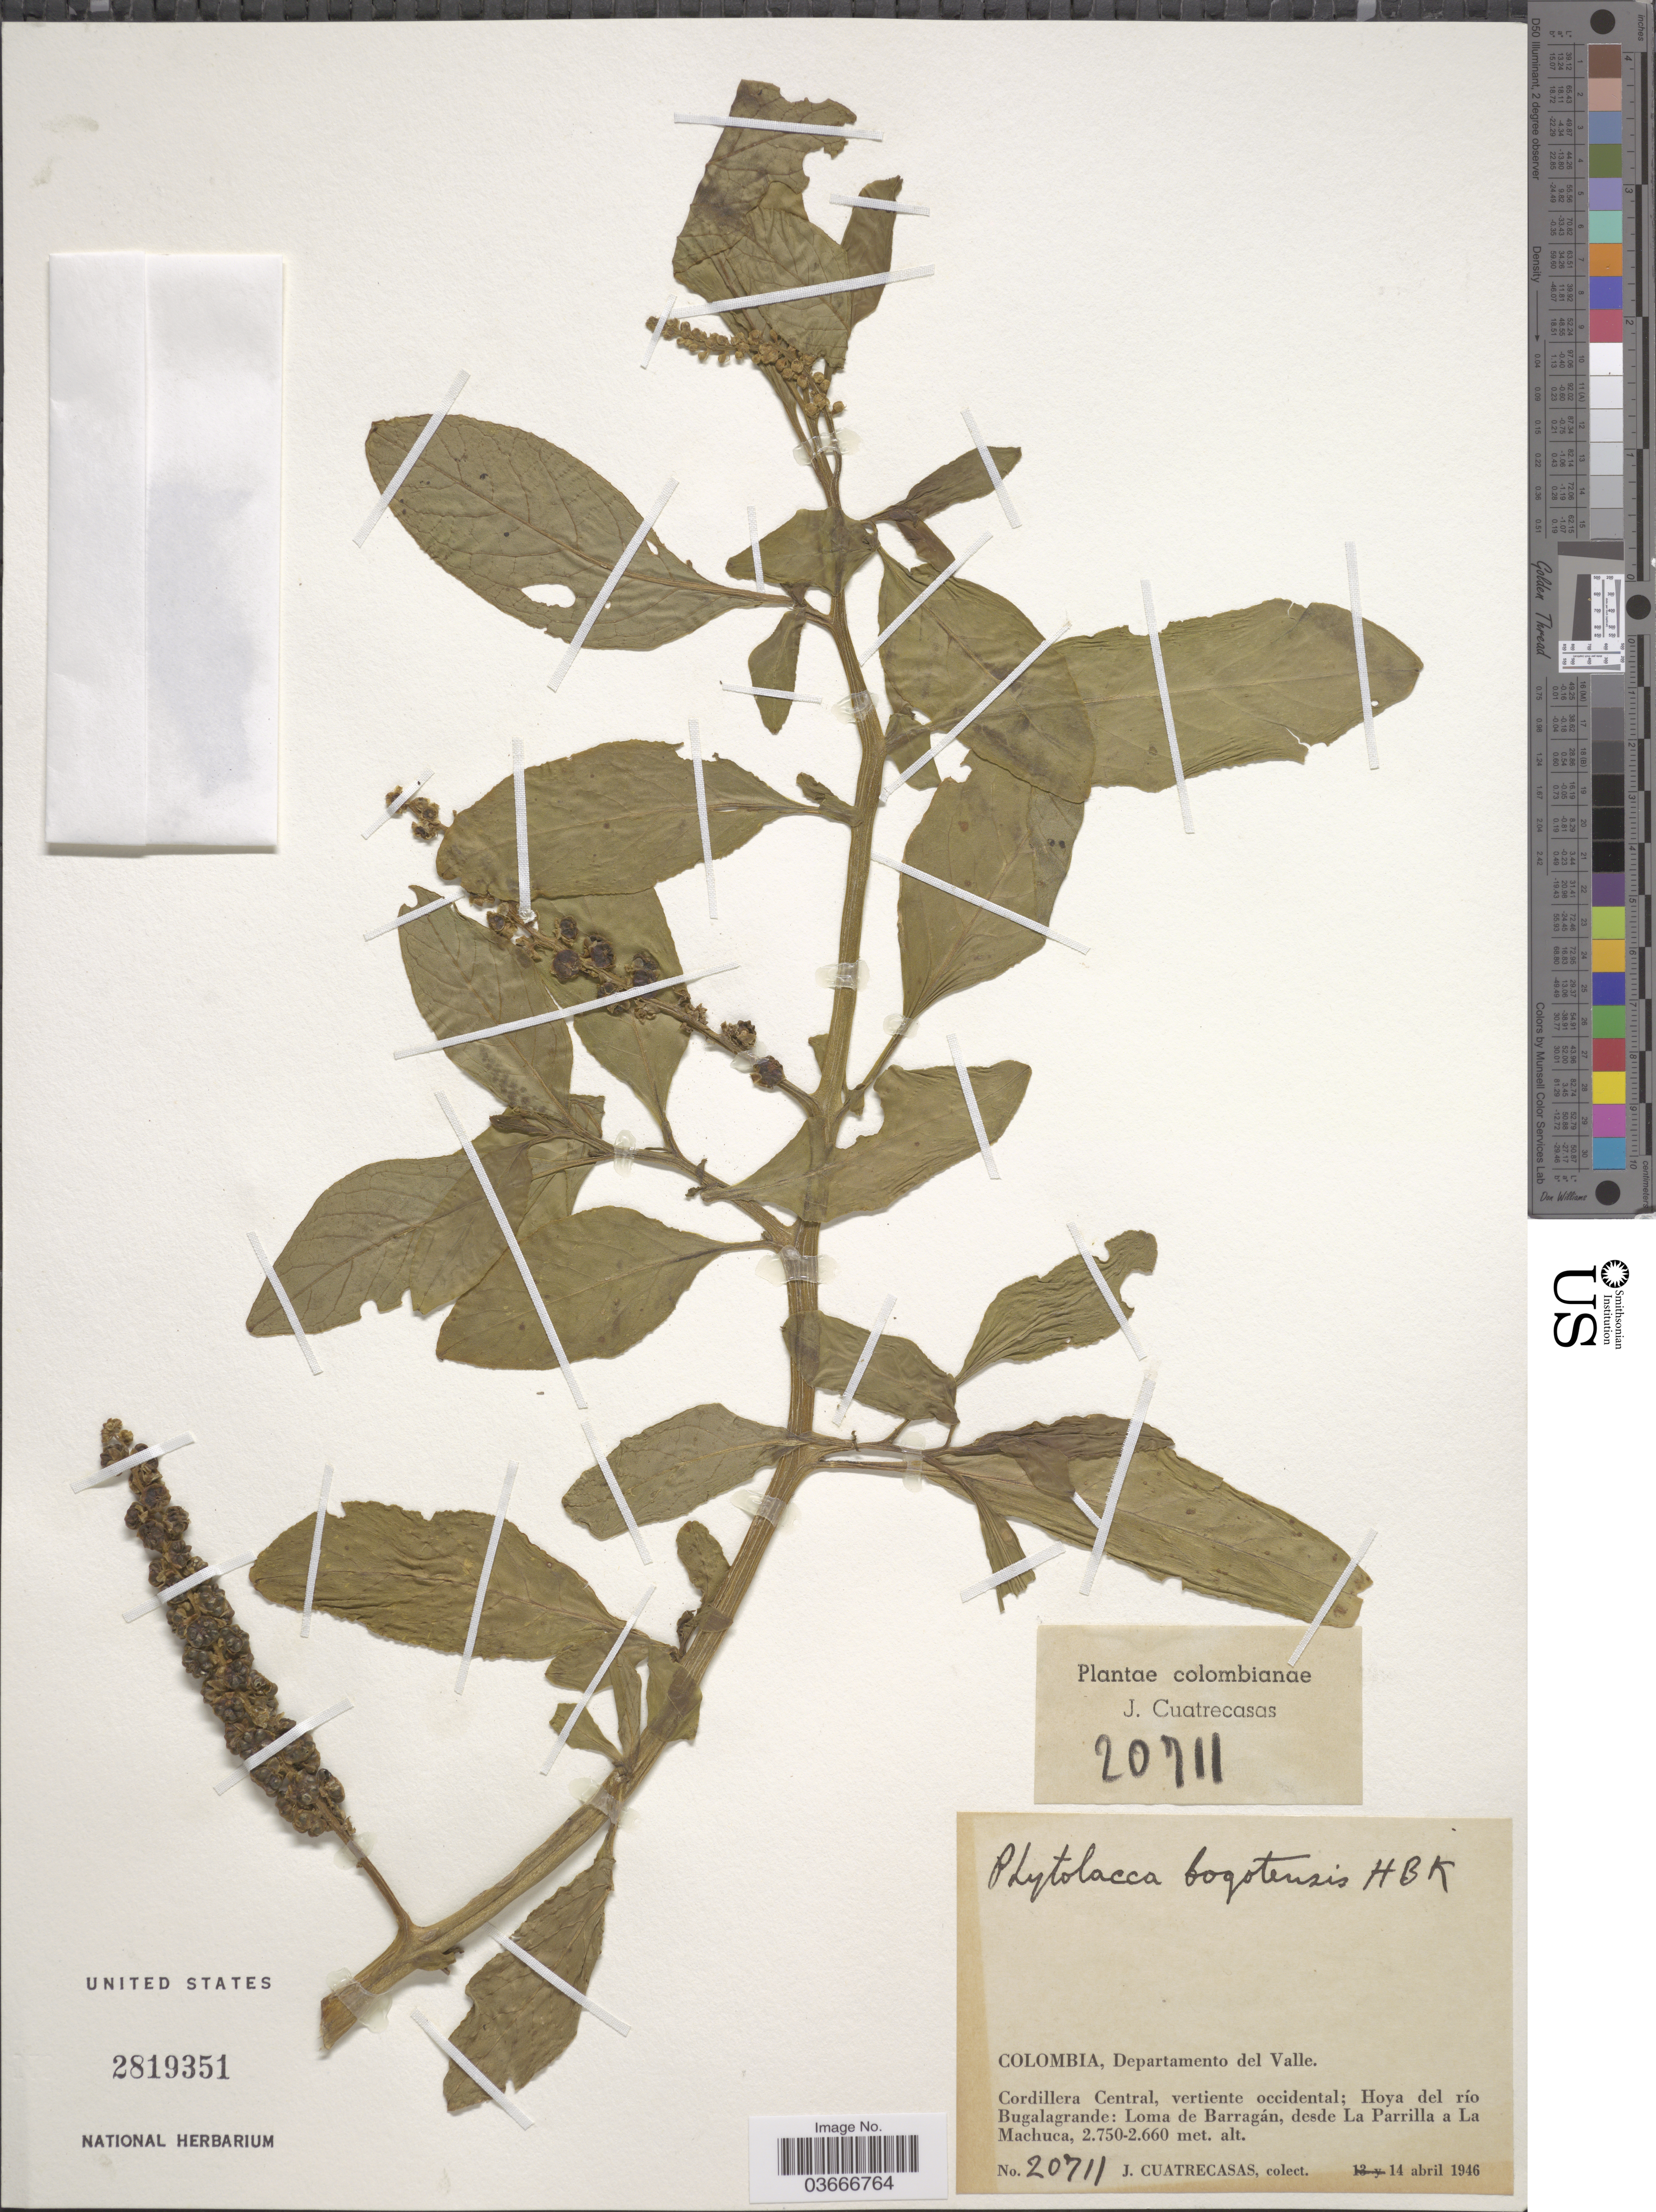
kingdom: Plantae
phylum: Tracheophyta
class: Magnoliopsida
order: Caryophyllales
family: Phytolaccaceae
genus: Phytolacca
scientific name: Phytolacca bogotensis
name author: Kunth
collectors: J. Cuatrecasas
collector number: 20711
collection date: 1946-04-14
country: Colombia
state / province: Valle del Cauca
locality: Departamento del Valle. Cordillera Central, vertiente occidental; Hoya del río Bugalagrande: Loma de Barragán, desde La Parrilla a La Machuca.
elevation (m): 2660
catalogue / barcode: US 2819351